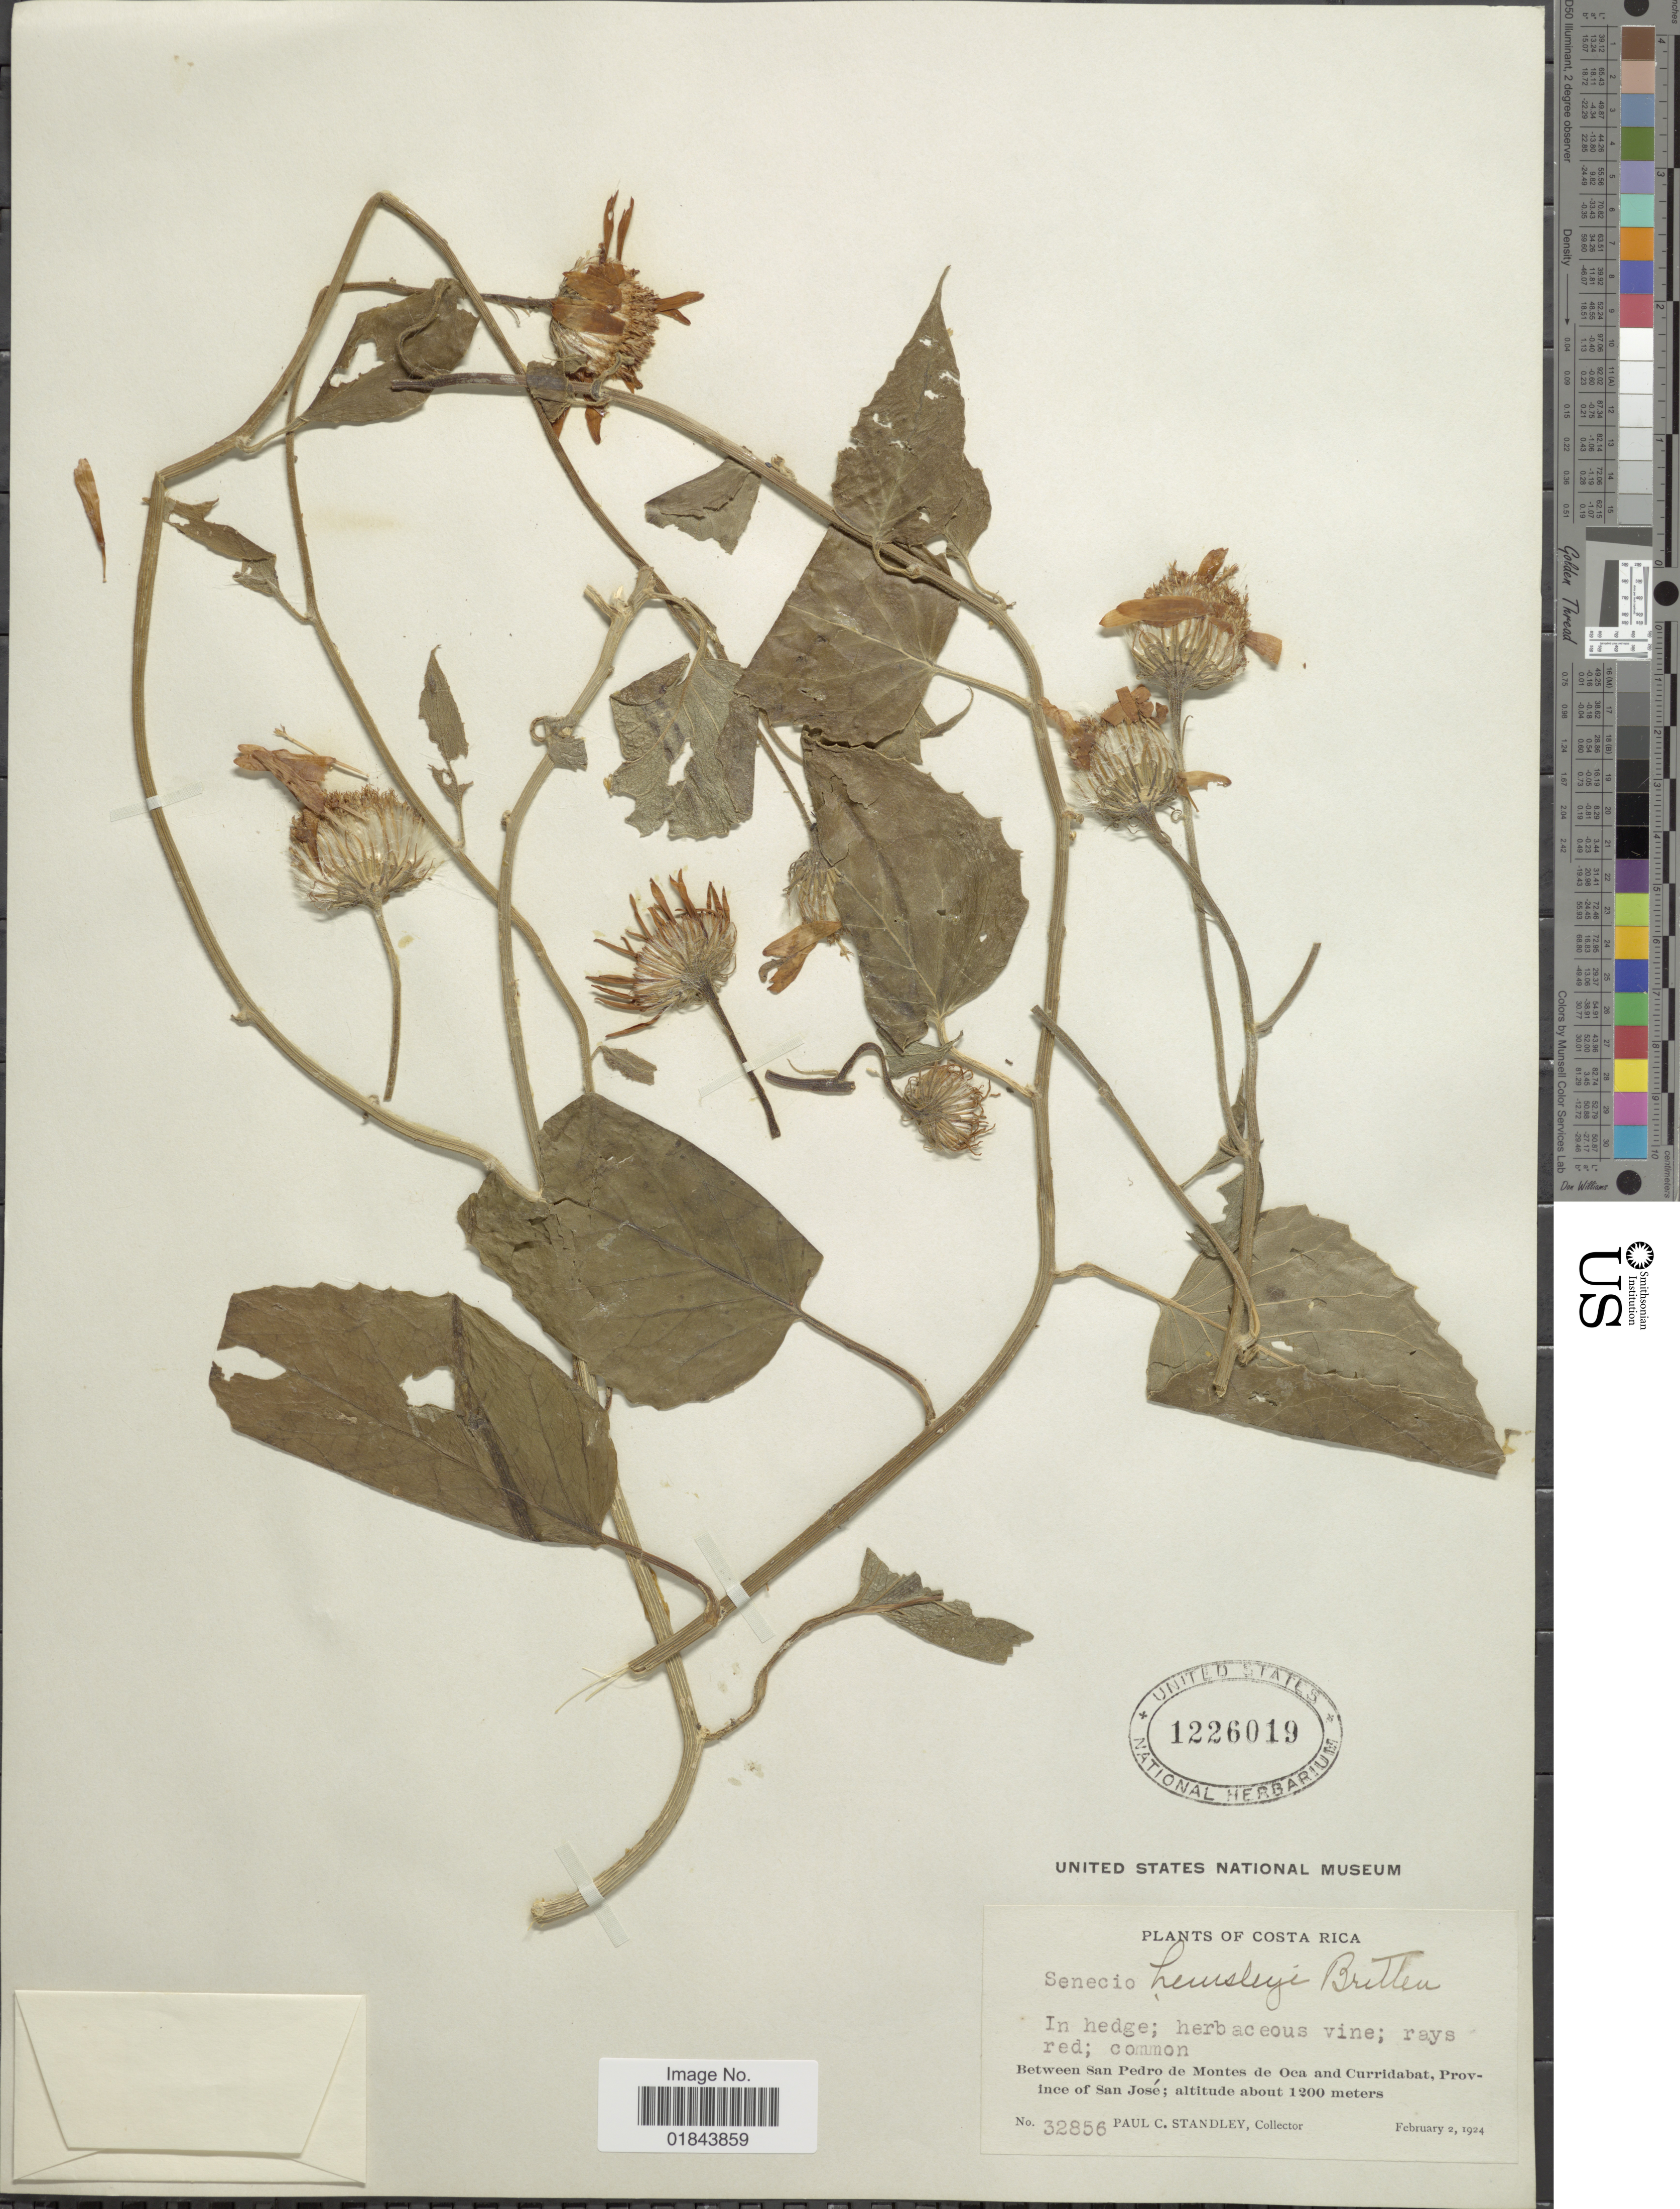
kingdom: Plantae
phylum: Tracheophyta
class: Magnoliopsida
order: Asterales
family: Asteraceae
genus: Pseudogynoxys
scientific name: Pseudogynoxys cummingii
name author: (Benth.) H. Rob. & Cuatrec.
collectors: P. C. Standley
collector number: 32856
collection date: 1924-02-02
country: Costa Rica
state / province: San José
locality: Between San Pedro de Montes de Oca and Curridabat, Province of San José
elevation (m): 1200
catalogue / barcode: US 1226019